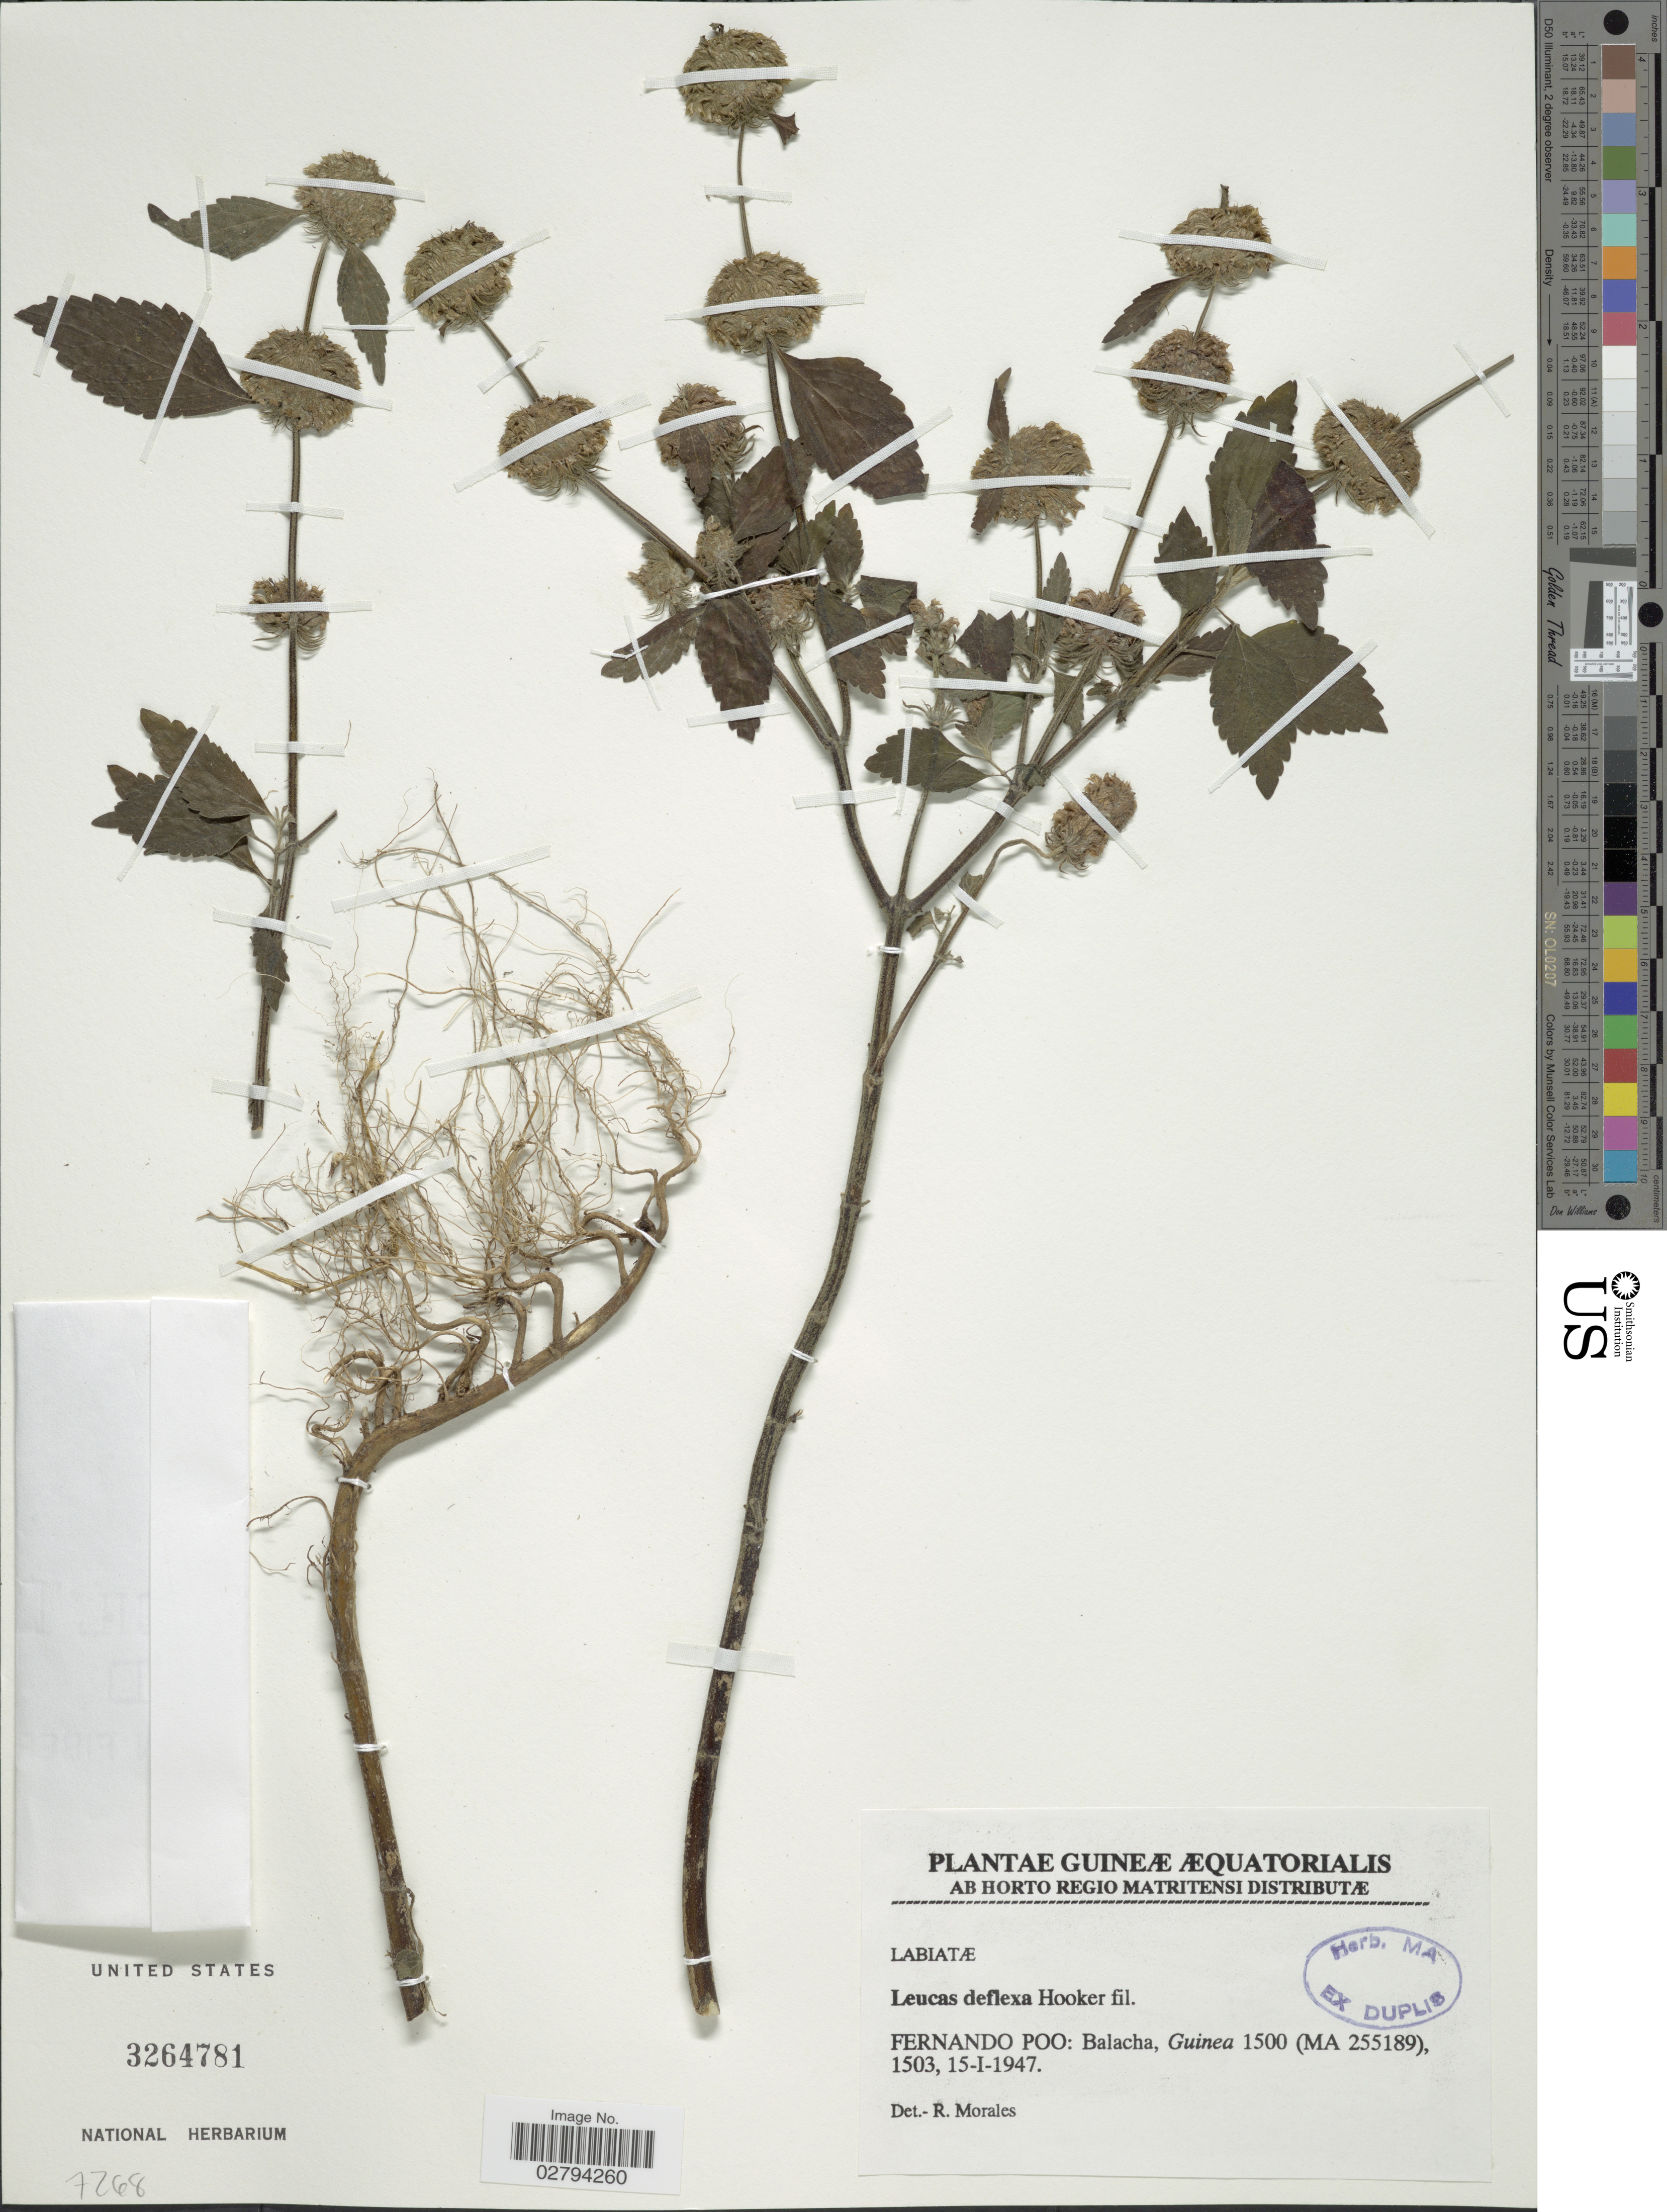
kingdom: Plantae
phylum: Tracheophyta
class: Magnoliopsida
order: Lamiales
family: Lamiaceae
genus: Leucas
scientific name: Leucas deflexa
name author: Hook. f.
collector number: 1500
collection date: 1947-01-15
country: Equatorial Guinea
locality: Fernando Poo: Balacha. (MA 255189) Guineæ Æquatorialis.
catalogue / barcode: US 3264781